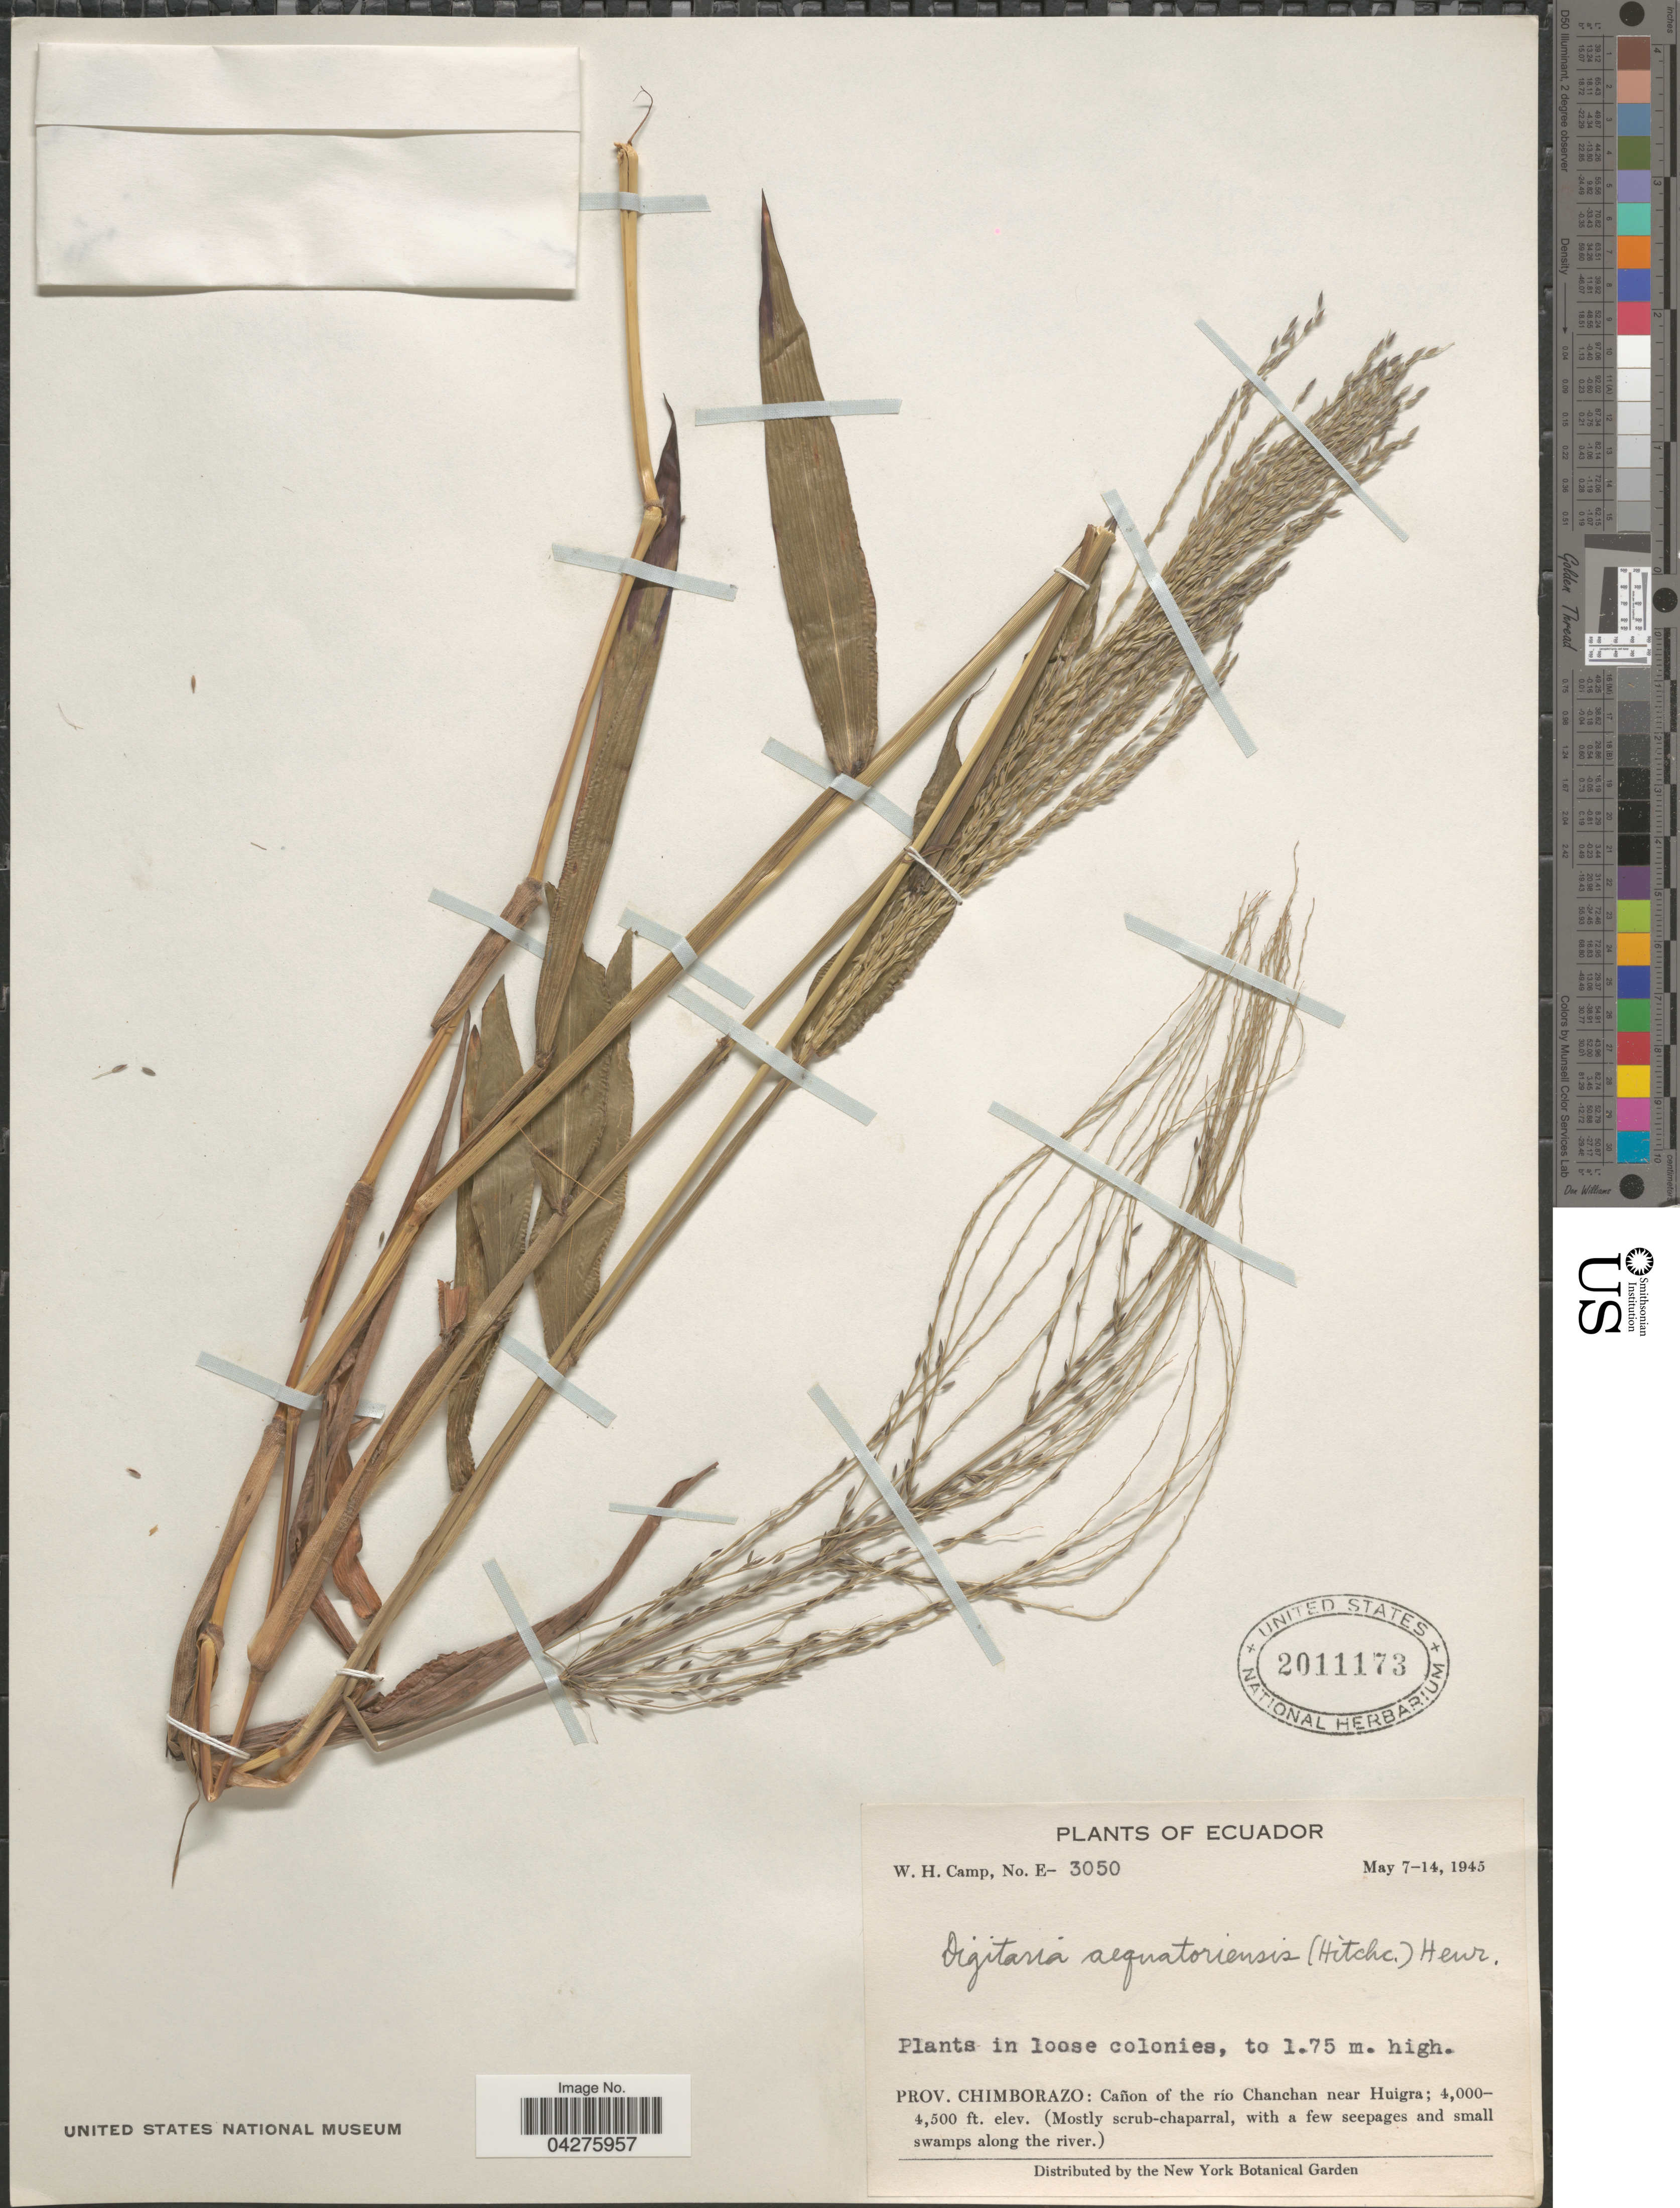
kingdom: Plantae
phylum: Tracheophyta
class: Liliopsida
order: Poales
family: Poaceae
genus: Digitaria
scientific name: Digitaria aequatoriensis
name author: (Hitchc.) Henr.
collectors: W. H. Camp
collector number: E-3050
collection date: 1945-05-07/1945-05-14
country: Ecuador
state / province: Chimborazo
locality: Cañon of the río Chanchan near Huigra; (Mostly scrub-chaparral, with a few seepages and small swamps along the river.).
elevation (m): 1219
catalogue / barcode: US 2011173